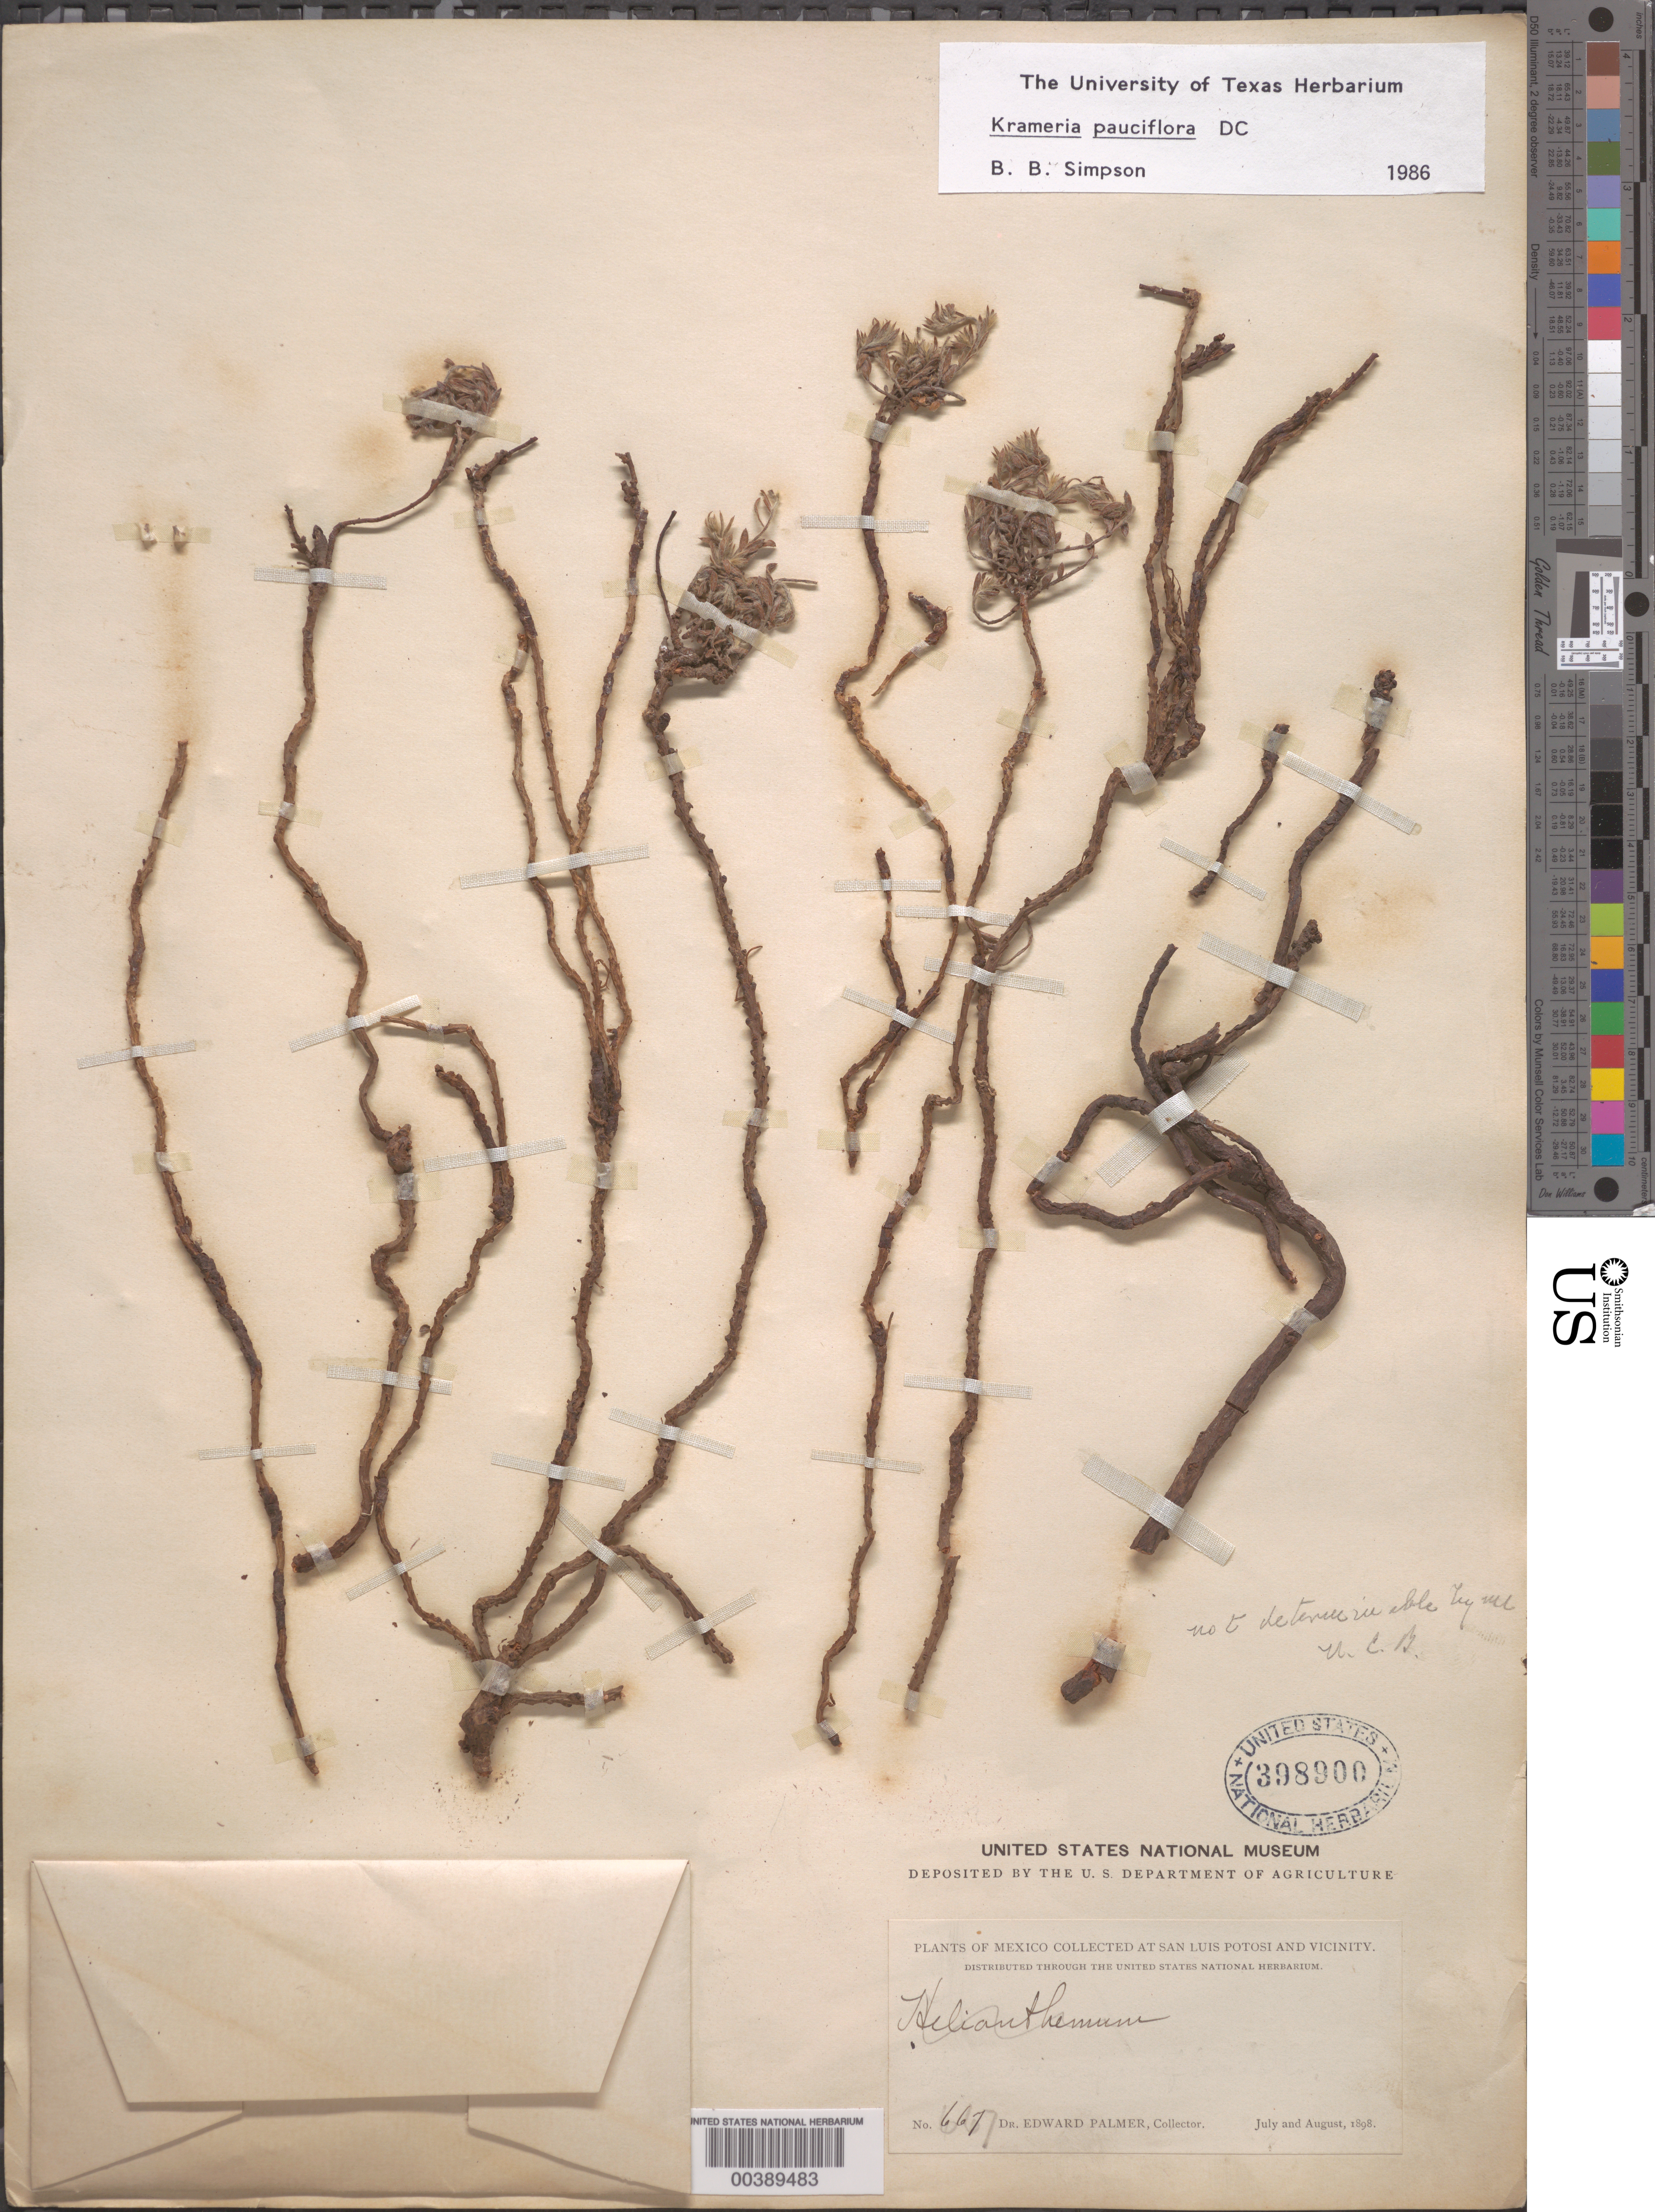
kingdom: Plantae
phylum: Tracheophyta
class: Magnoliopsida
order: Zygophyllales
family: Krameriaceae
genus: Krameria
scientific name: Krameria pauciflora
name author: DC.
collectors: E. Palmer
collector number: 667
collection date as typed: Jul 1898 to -- Aug 1898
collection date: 1898-07/1898-08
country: Mexico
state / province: San Luis Potosí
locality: San luis potosi and vicinity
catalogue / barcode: US 398900